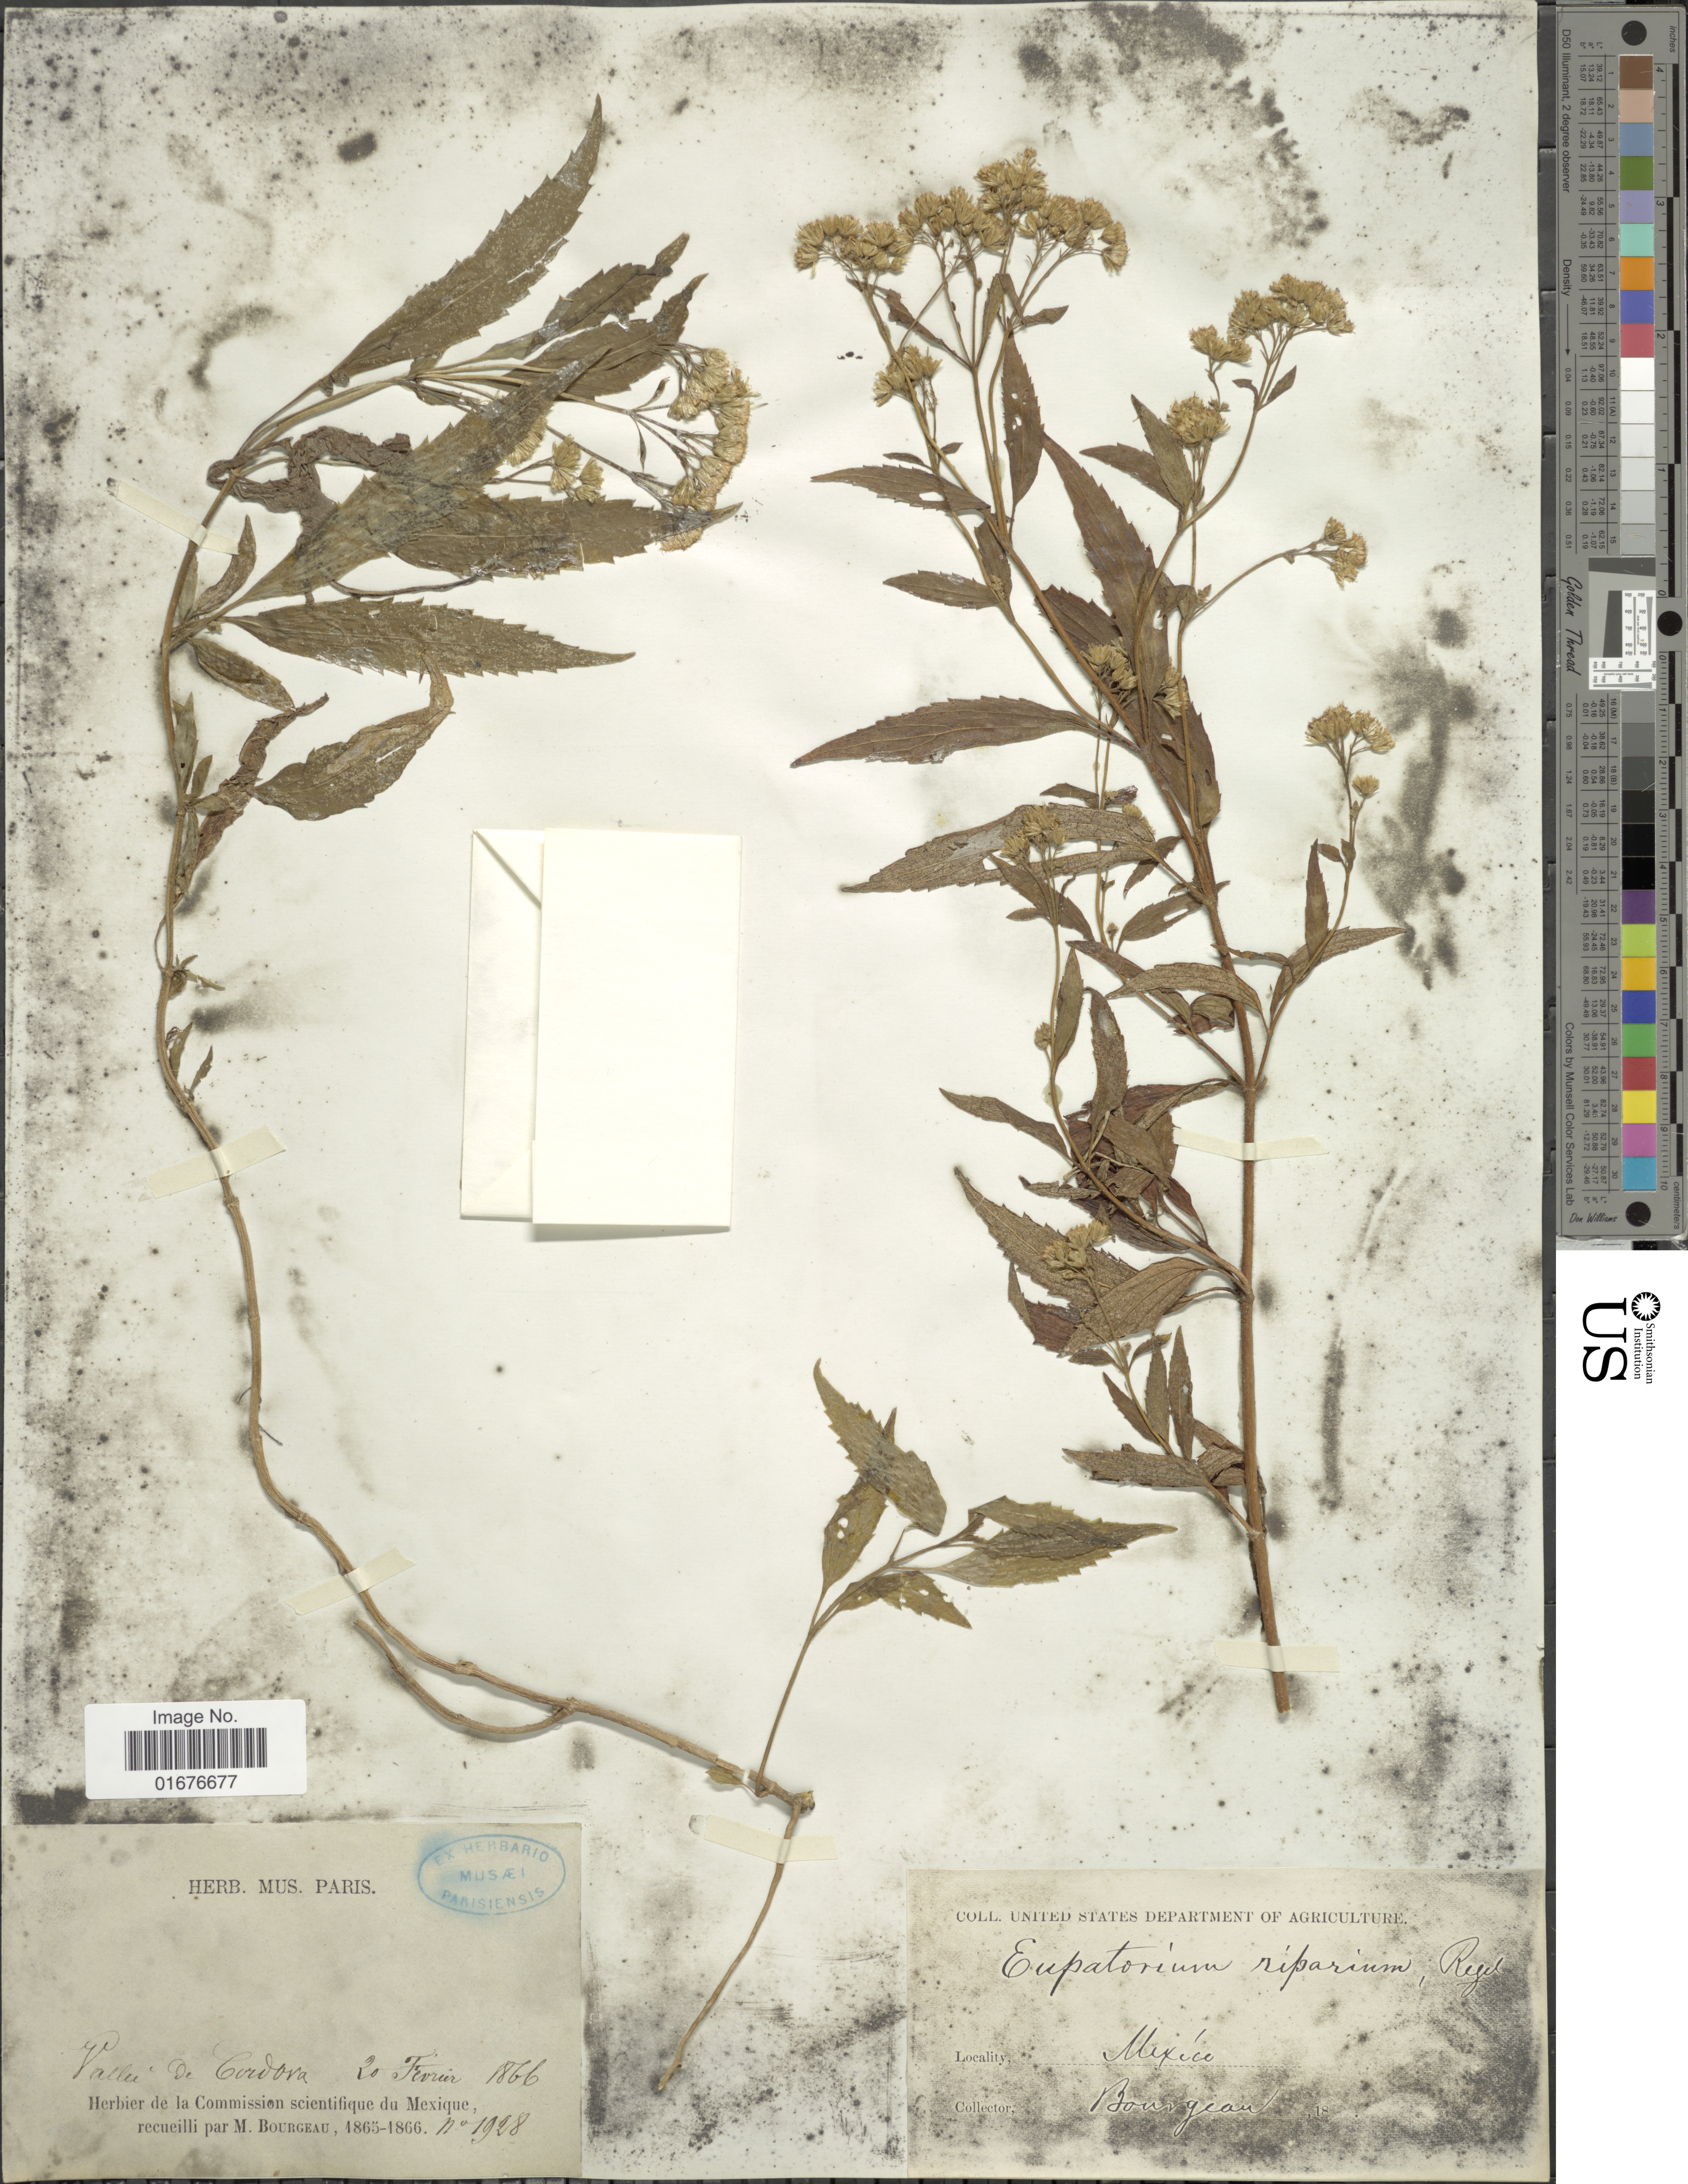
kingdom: Plantae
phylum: Tracheophyta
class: Magnoliopsida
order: Asterales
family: Asteraceae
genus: Ageratina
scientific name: Ageratina riparia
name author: (Regel) R.M. King & H. Rob.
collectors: M. Bourgeau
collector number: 1928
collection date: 1866-02-20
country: Mexico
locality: Valle de Cordora